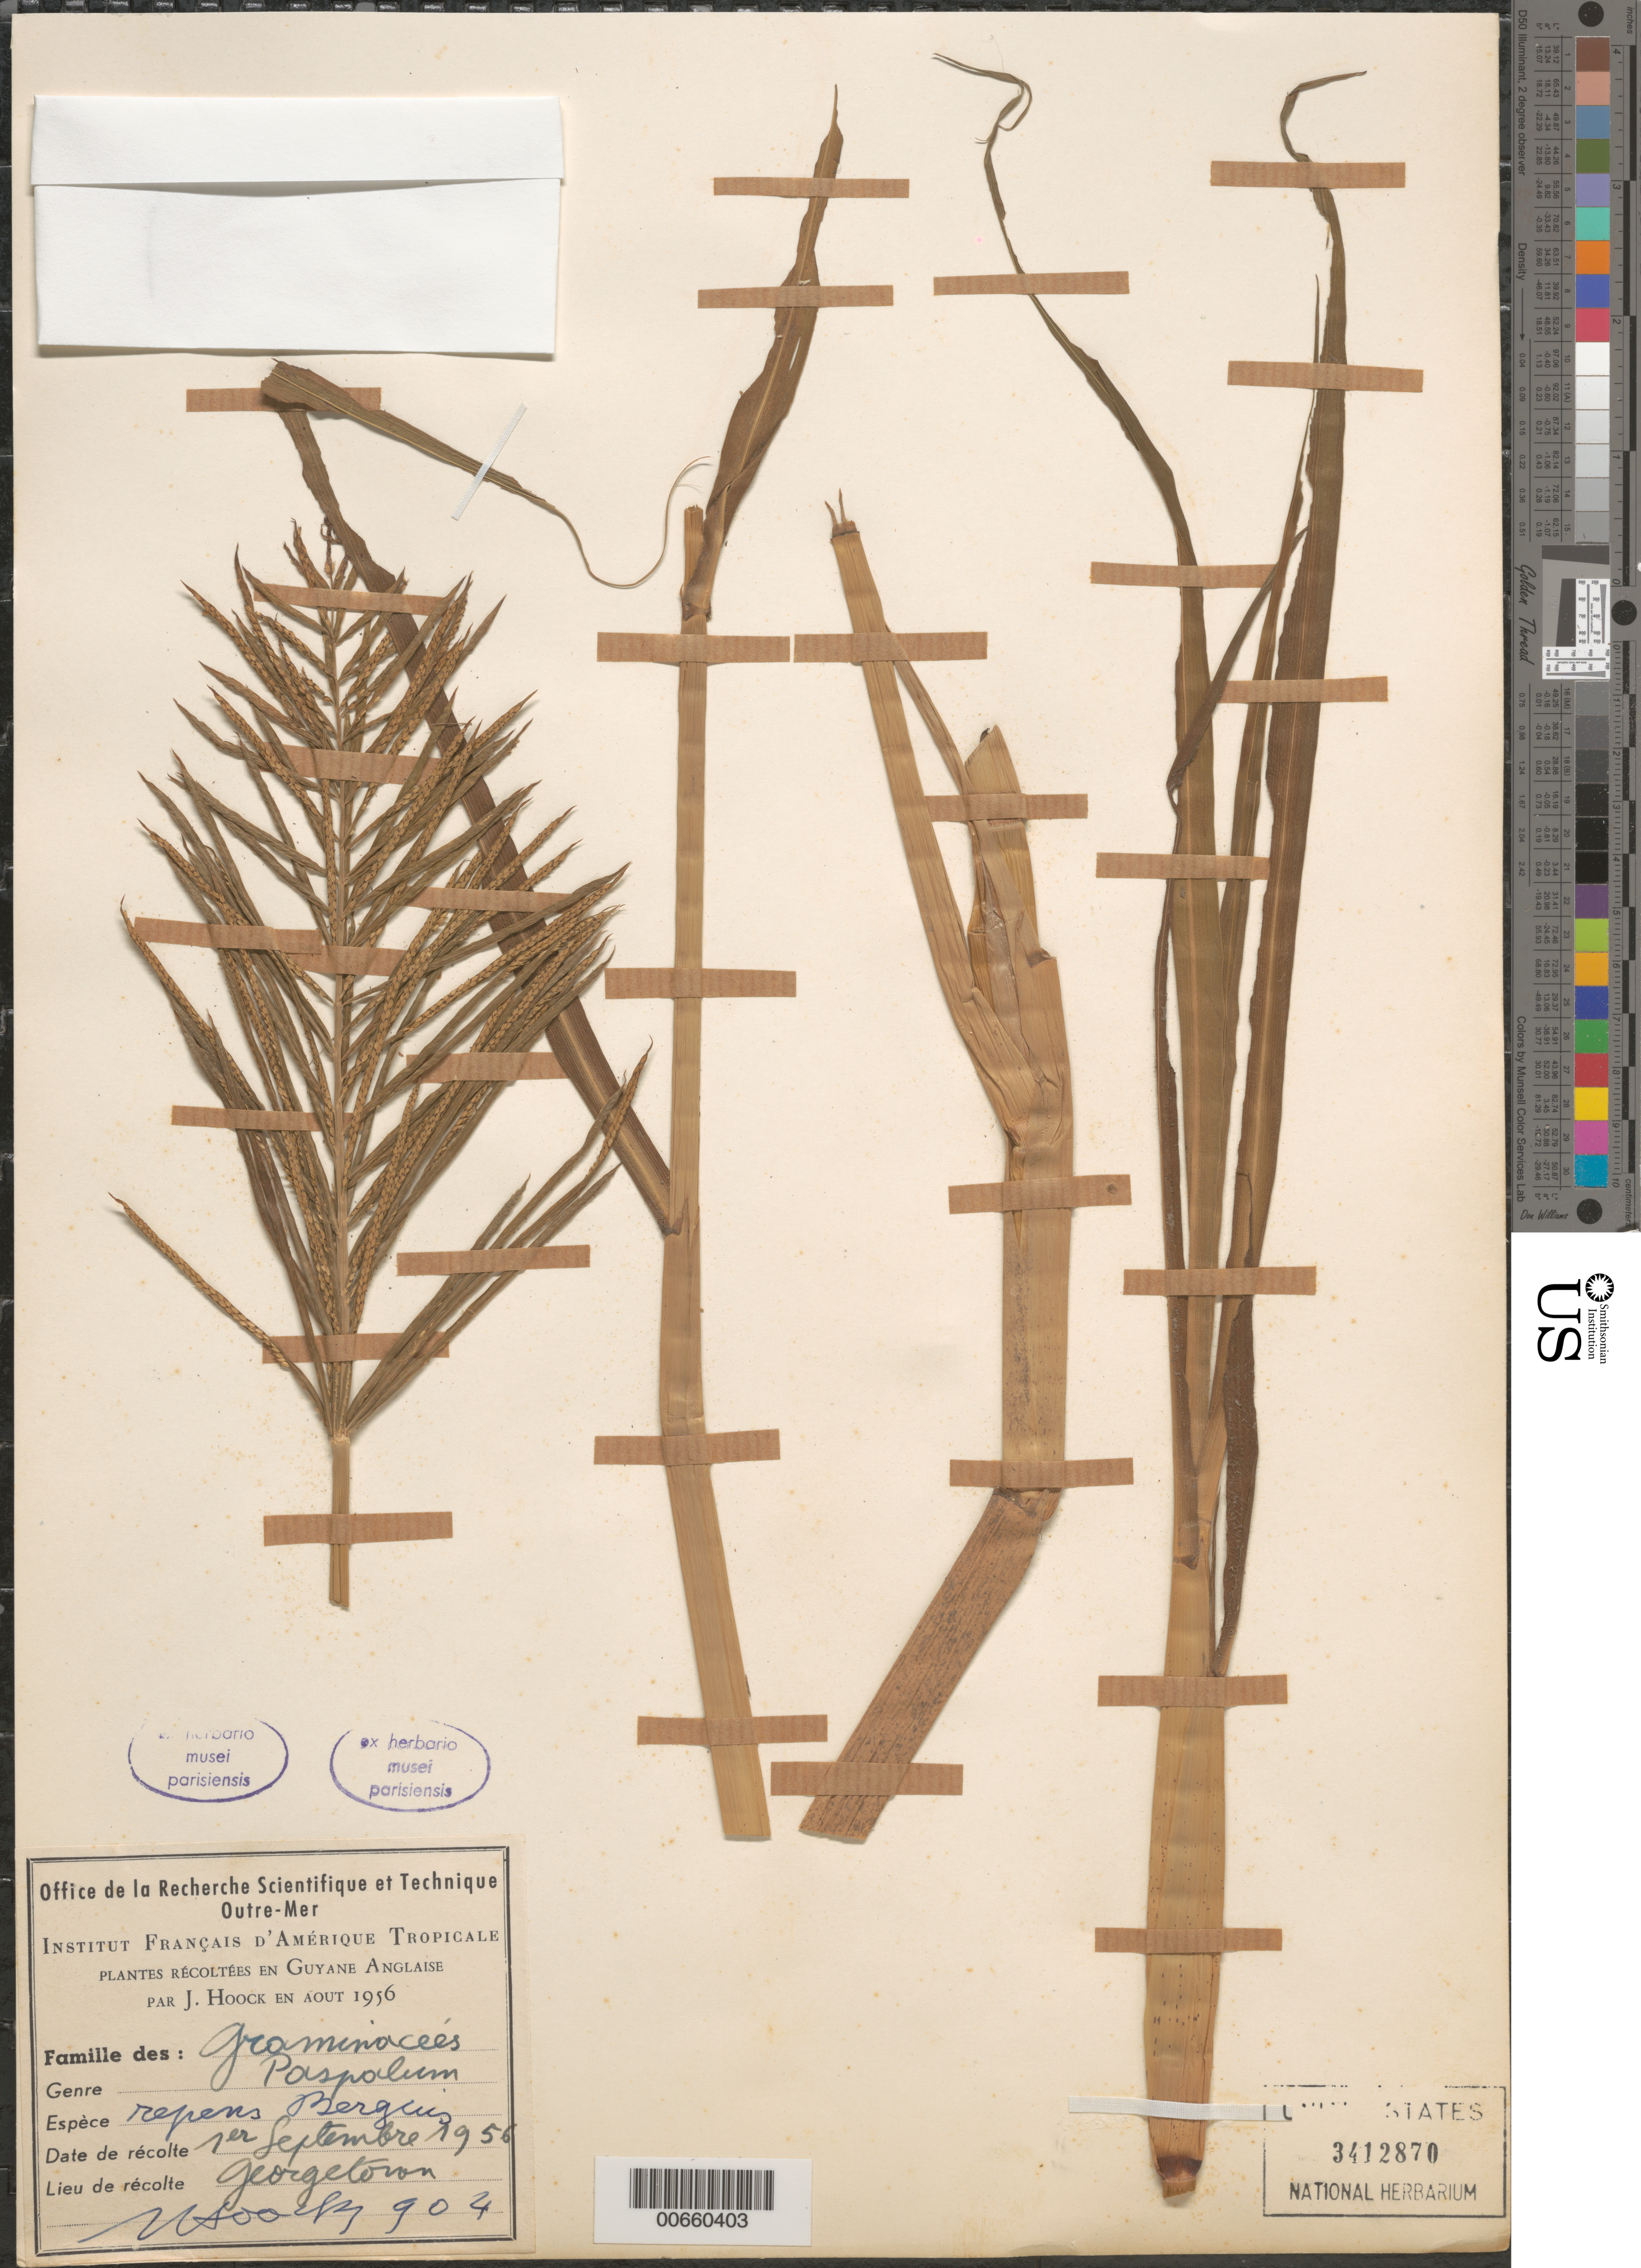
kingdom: Plantae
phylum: Tracheophyta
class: Liliopsida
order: Poales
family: Poaceae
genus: Paspalum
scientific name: Paspalum repens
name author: P.J. Bergius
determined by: Judziewicz, E. J.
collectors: J. Hoock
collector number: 904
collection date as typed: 1-Sep-56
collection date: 1956-09-01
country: Guyana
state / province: Mahaica-Berbice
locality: Centre d'essai du riz [Rice Research Station]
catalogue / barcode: US 3412870